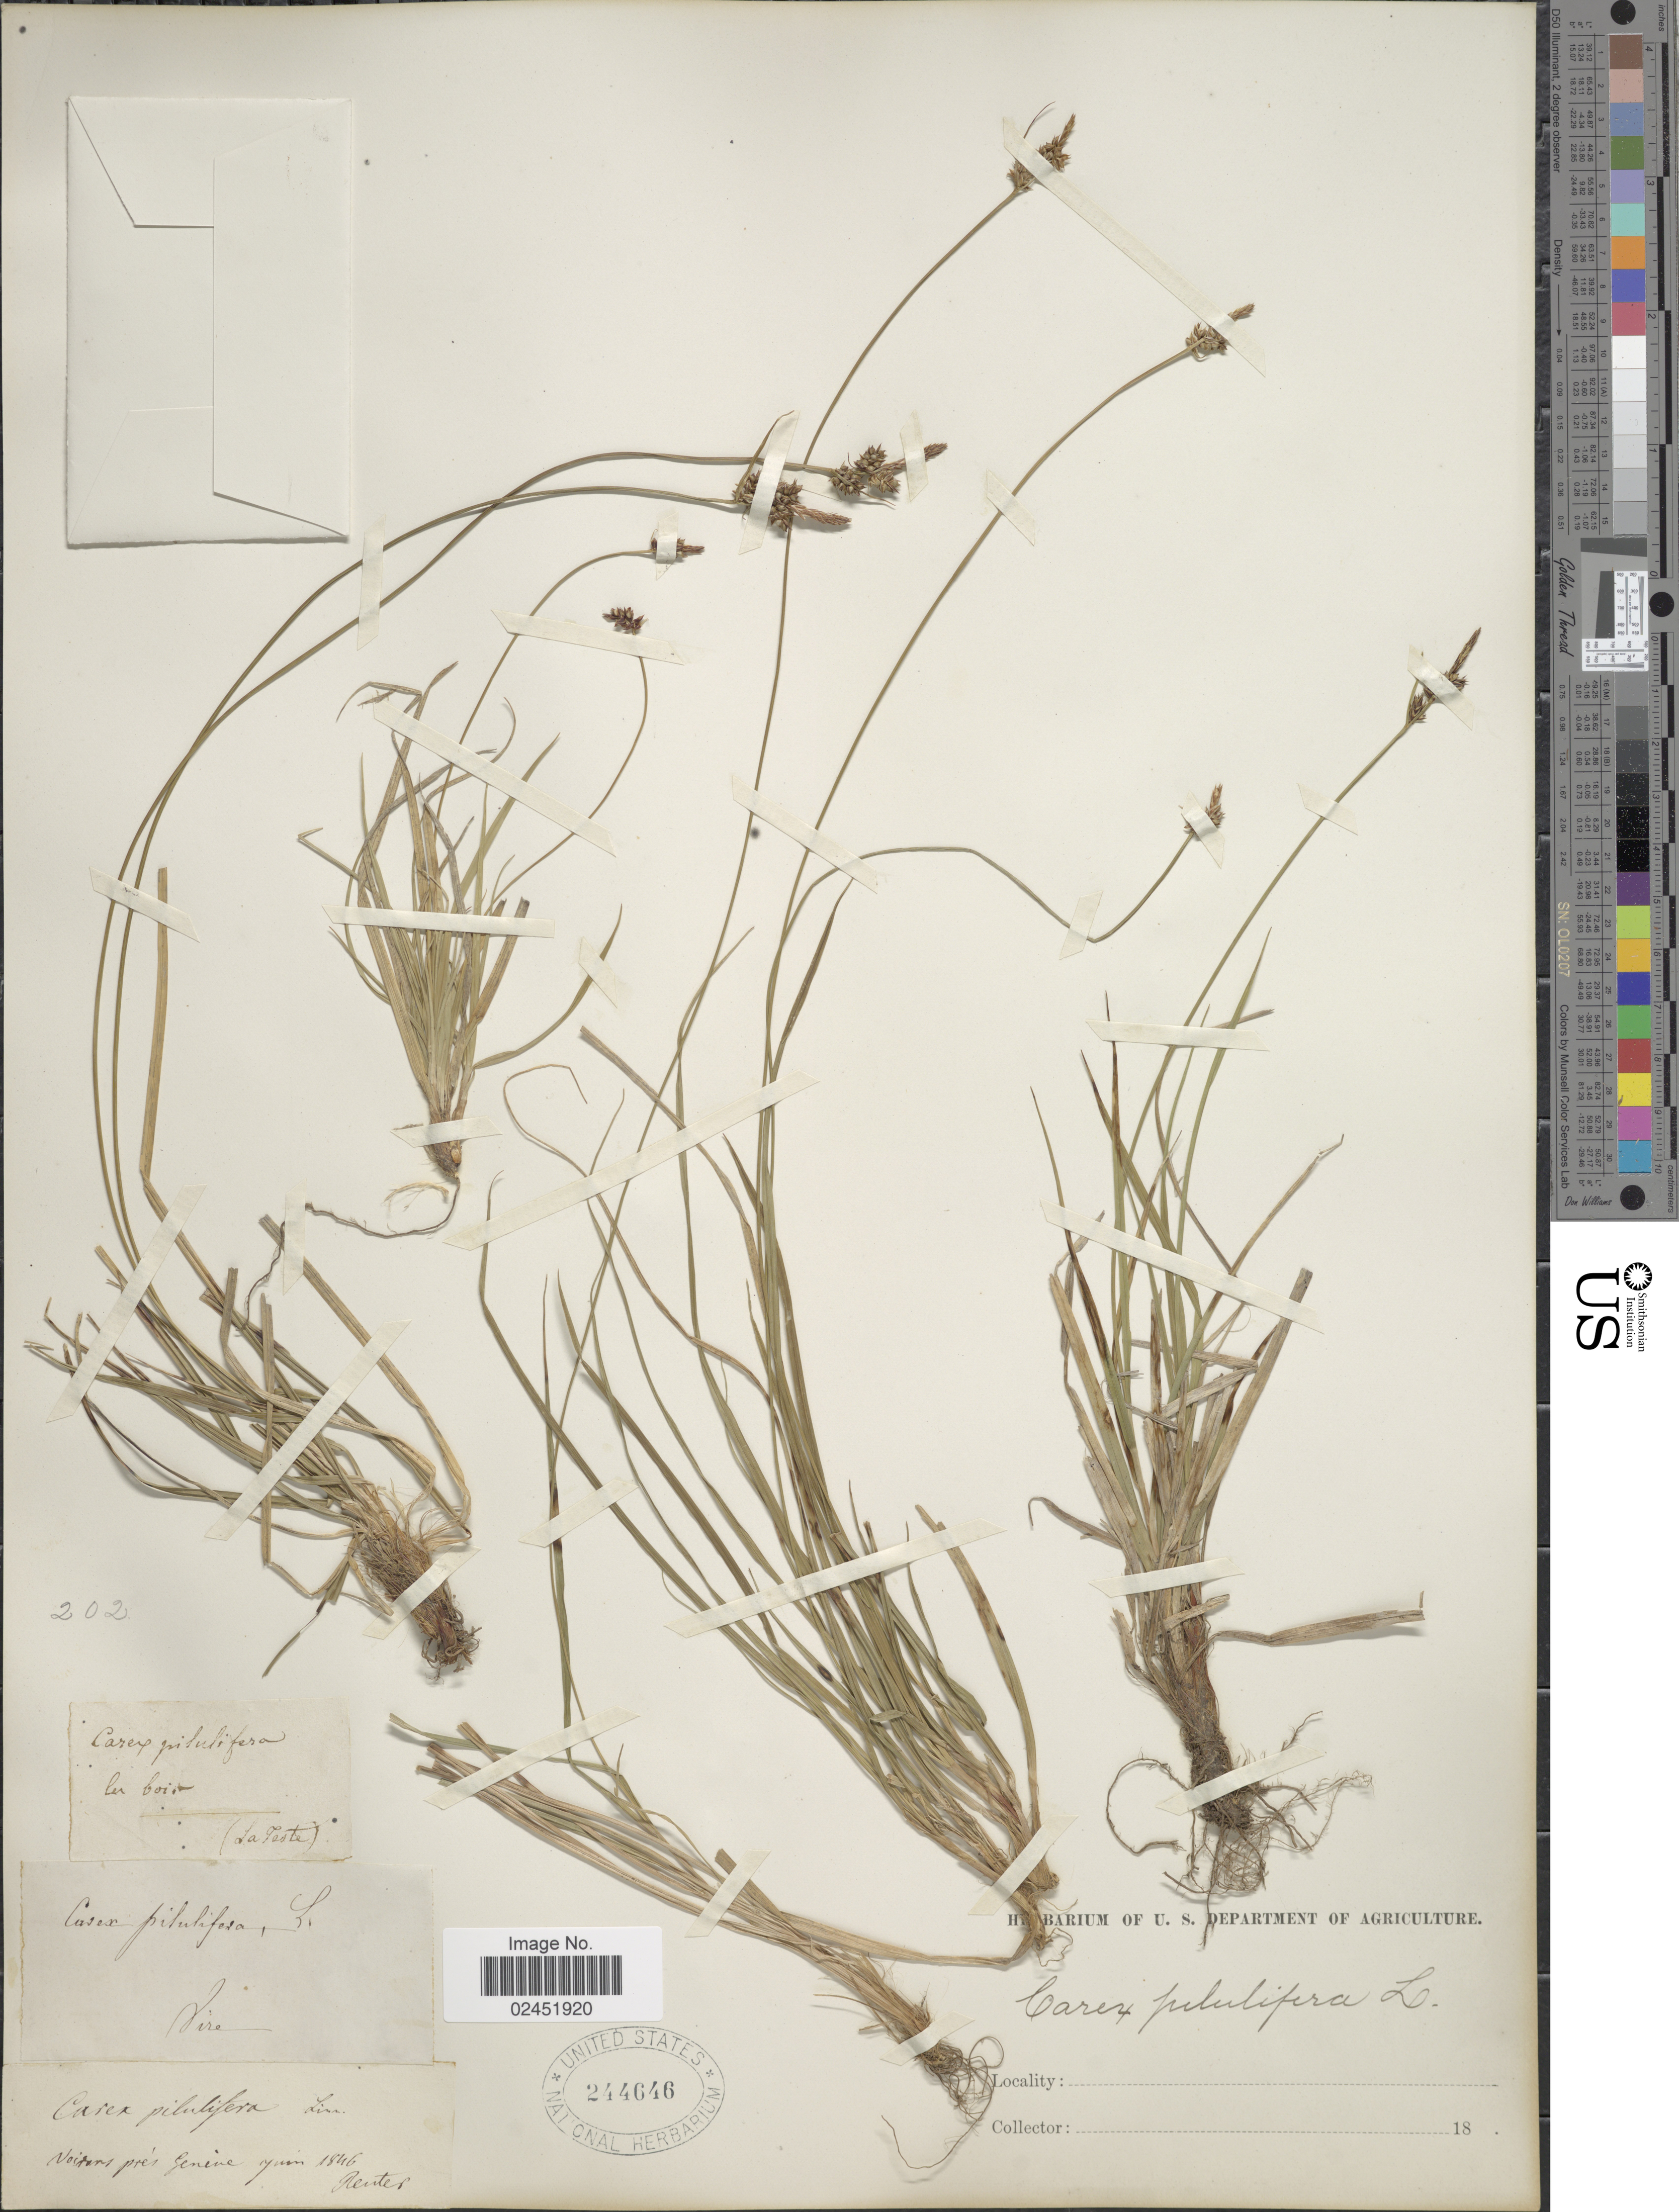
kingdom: Plantae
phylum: Tracheophyta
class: Liliopsida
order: Poales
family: Cyperaceae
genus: Carex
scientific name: Carex pilulifera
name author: L.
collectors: -. Reuter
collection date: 1846-06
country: Switzerland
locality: près Genéve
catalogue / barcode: US 244646